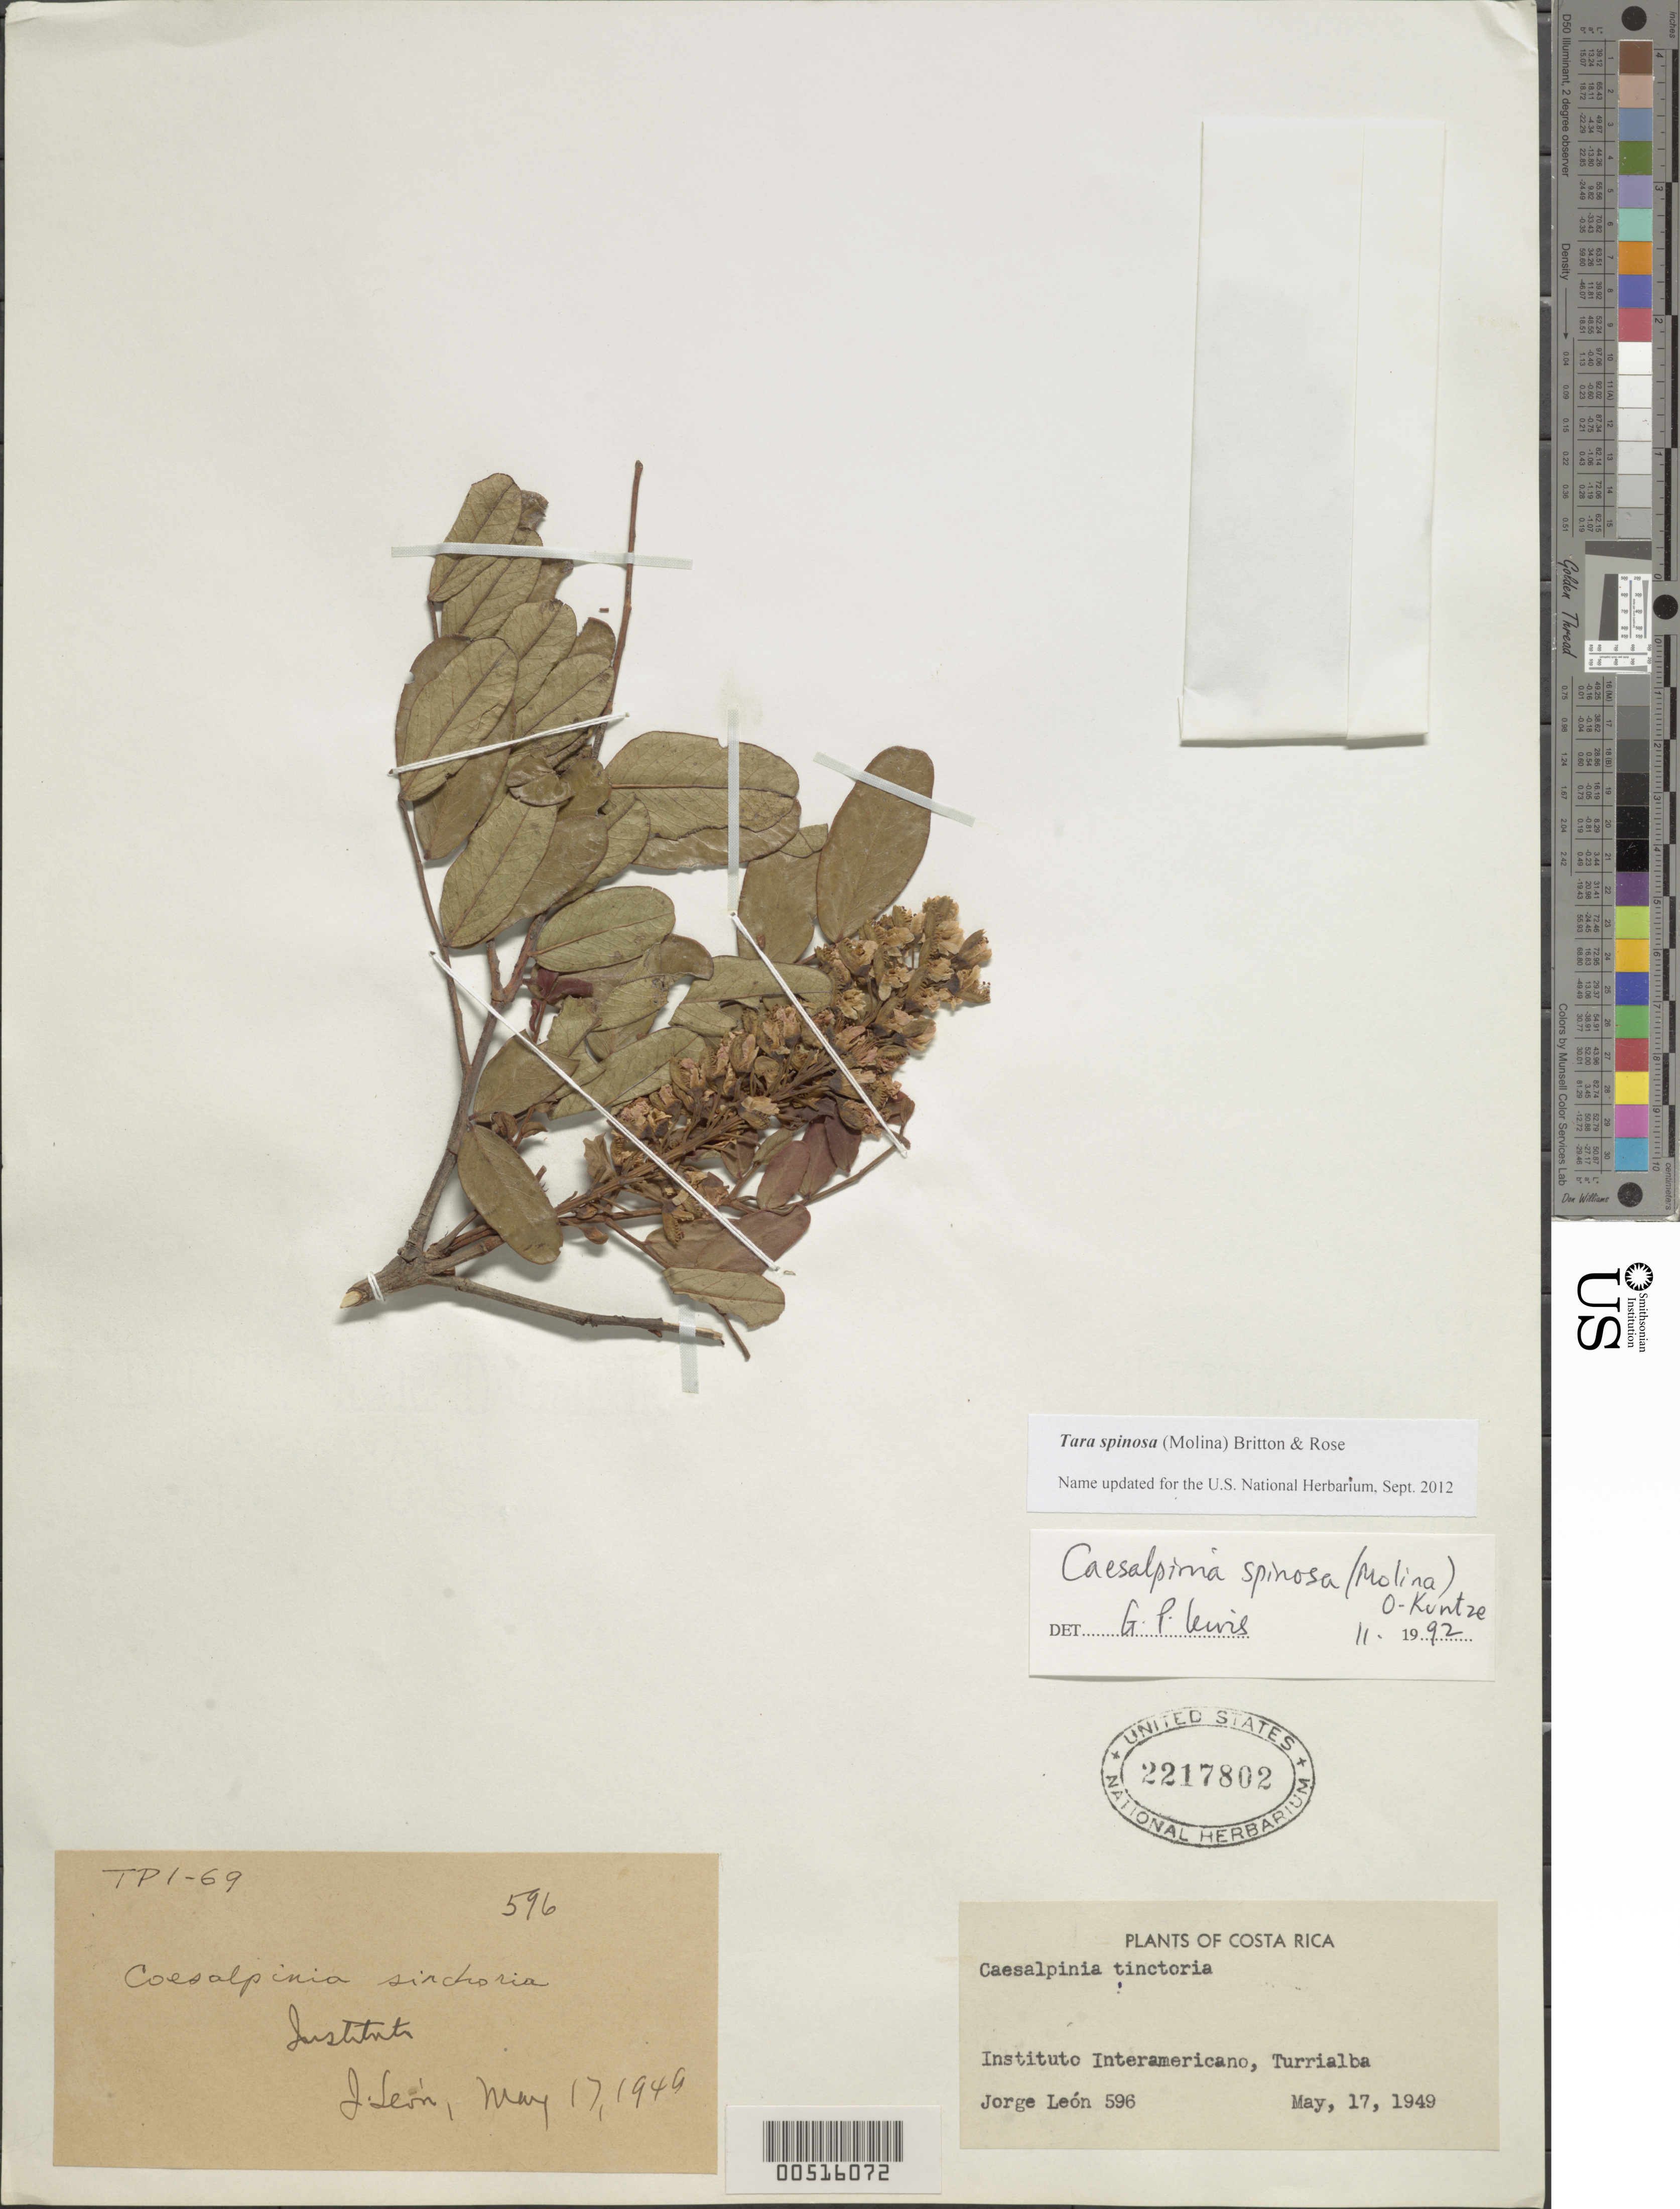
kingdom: Plantae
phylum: Tracheophyta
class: Magnoliopsida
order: Fabales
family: Fabaceae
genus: Tara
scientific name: Tara spinosa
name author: (Molina) Britton & Rose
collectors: J. León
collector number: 596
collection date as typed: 17 May 1949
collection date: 1949-05-17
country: Costa Rica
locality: Instituto Interamericano, Turrialba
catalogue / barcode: US 2217802